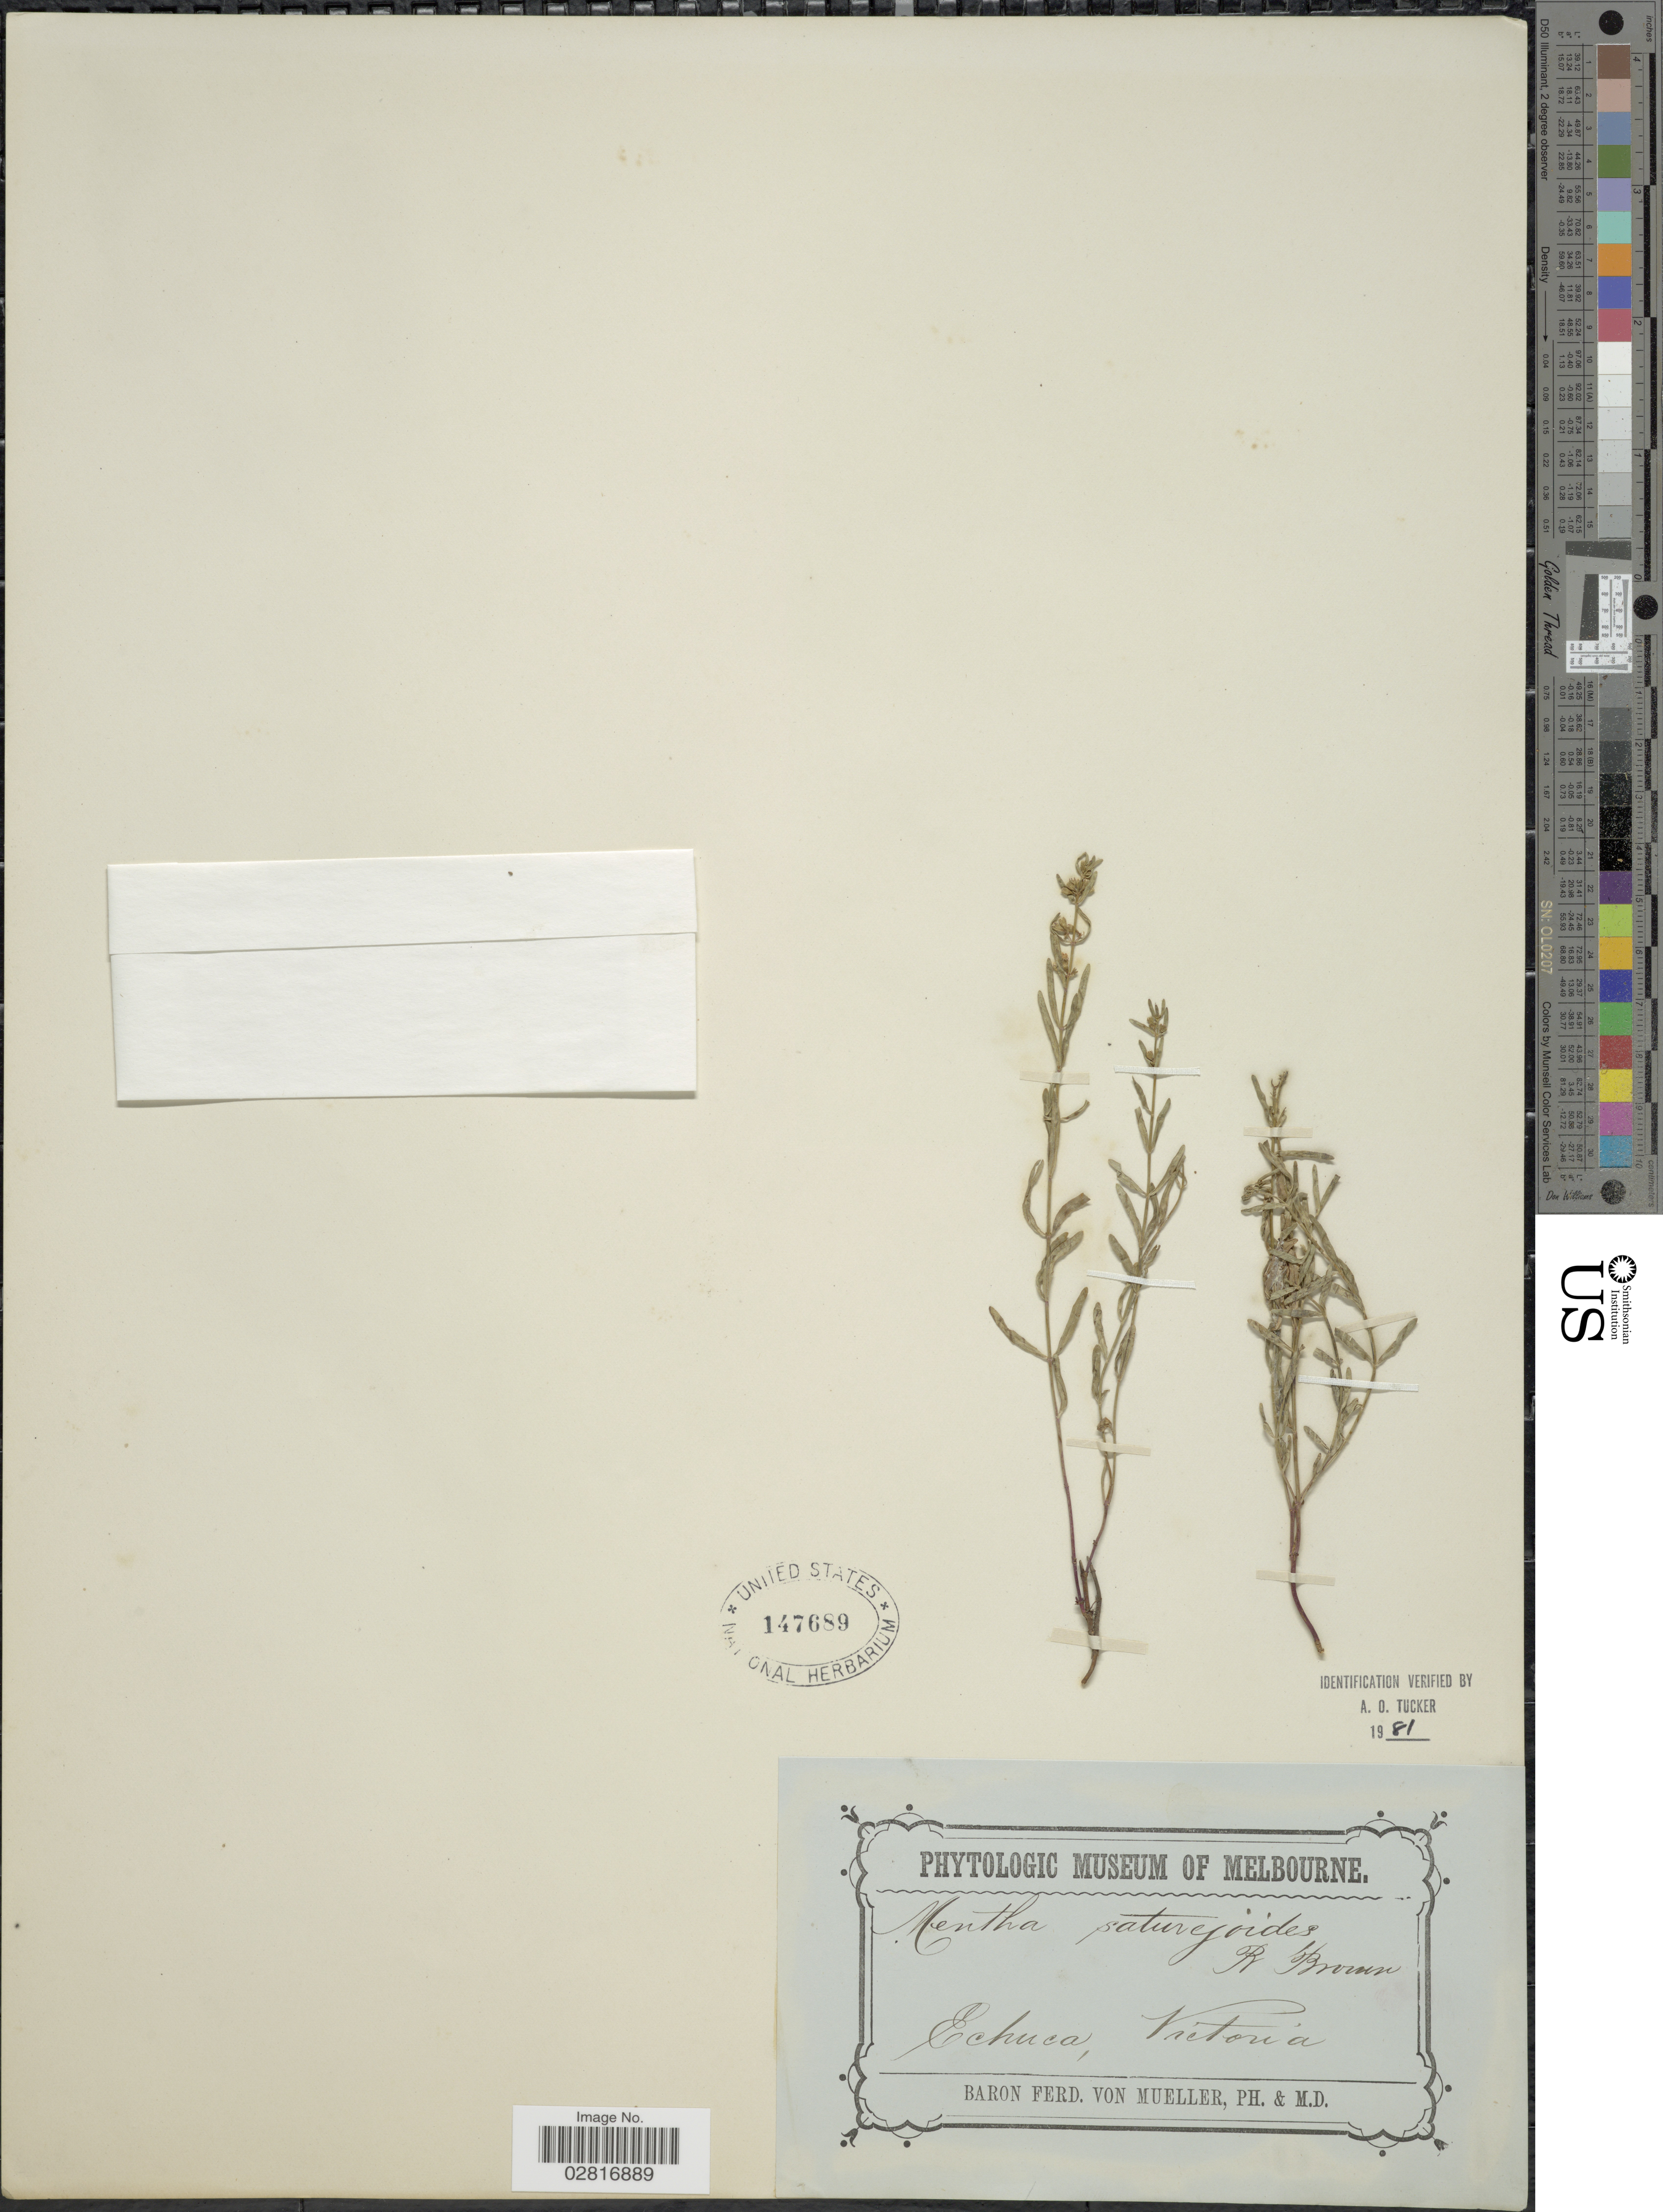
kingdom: Plantae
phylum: Tracheophyta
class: Magnoliopsida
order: Lamiales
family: Lamiaceae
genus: Mentha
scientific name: Mentha saturejoides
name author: R. Br.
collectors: F. Mueller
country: Australia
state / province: Victoria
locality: Echuca, Victoria.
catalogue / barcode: US 147689